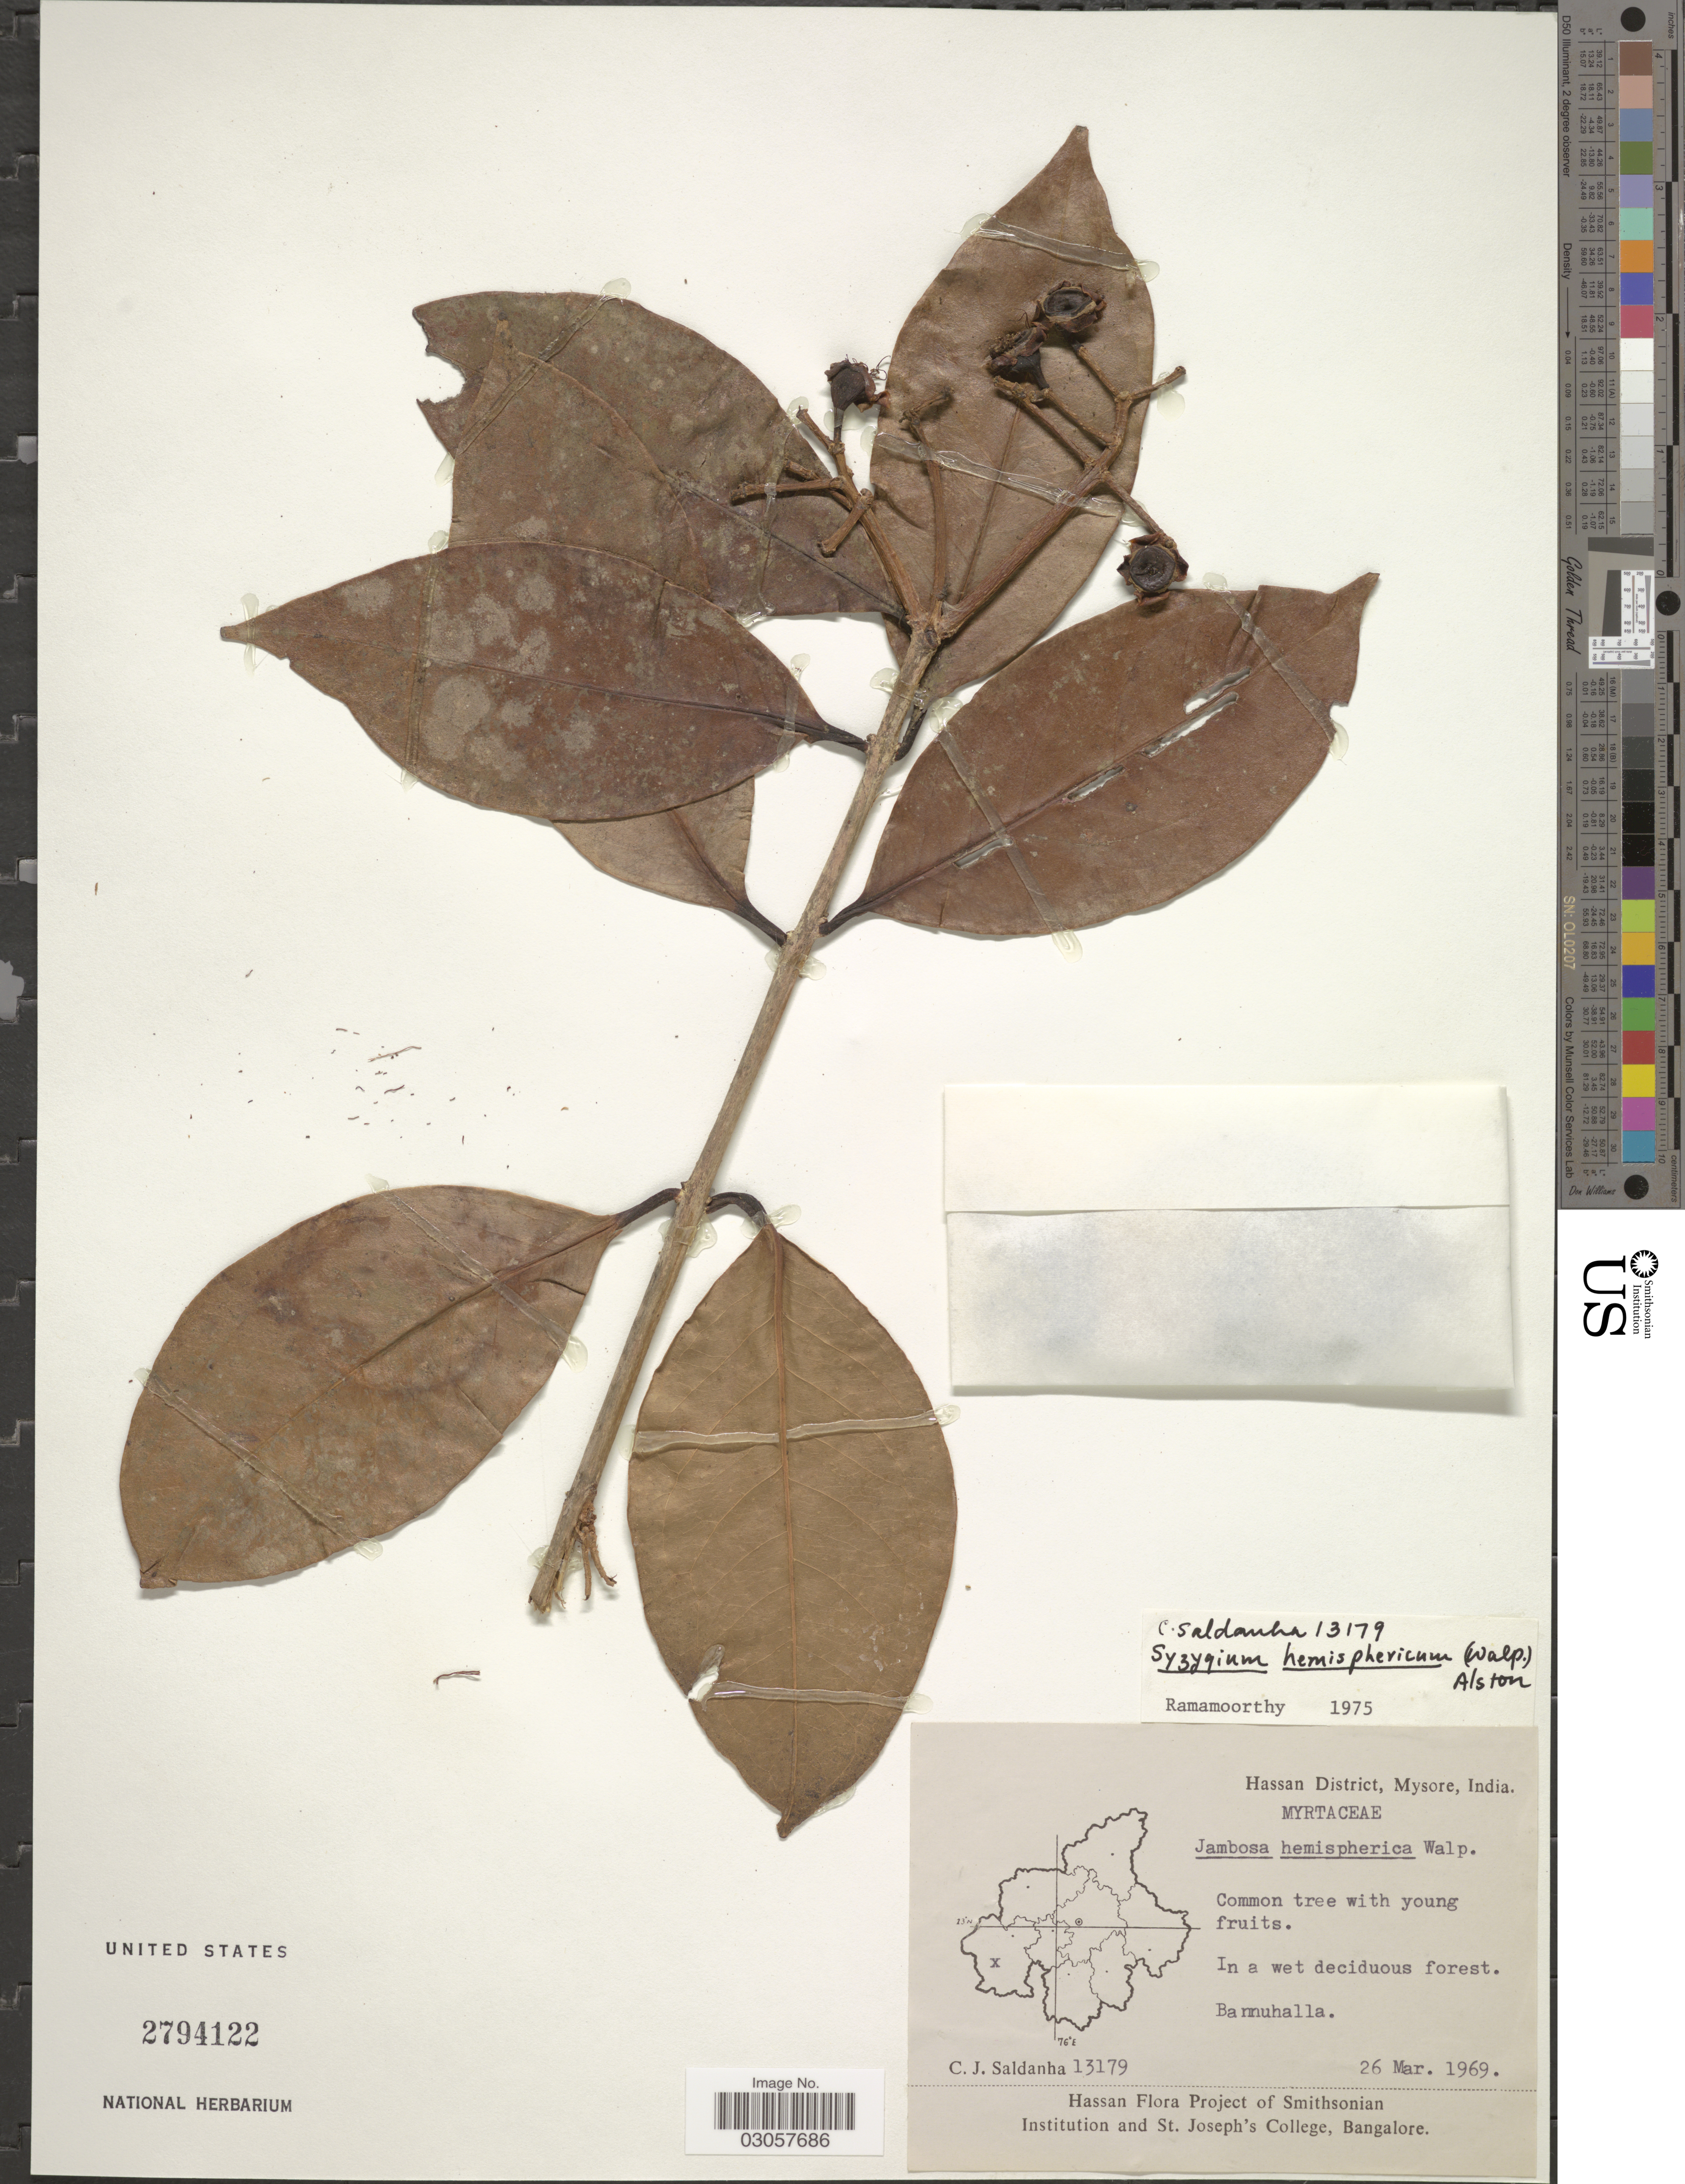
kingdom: Plantae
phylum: Tracheophyta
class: Magnoliopsida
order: Myrtales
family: Myrtaceae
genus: Syzygium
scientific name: Syzygium hemisphericum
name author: (Wight) Alston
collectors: C. J. Saldanha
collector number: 13179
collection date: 1969-03-26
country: India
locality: Hassan District, Mysore. Bannuhalla.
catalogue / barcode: US 2794122